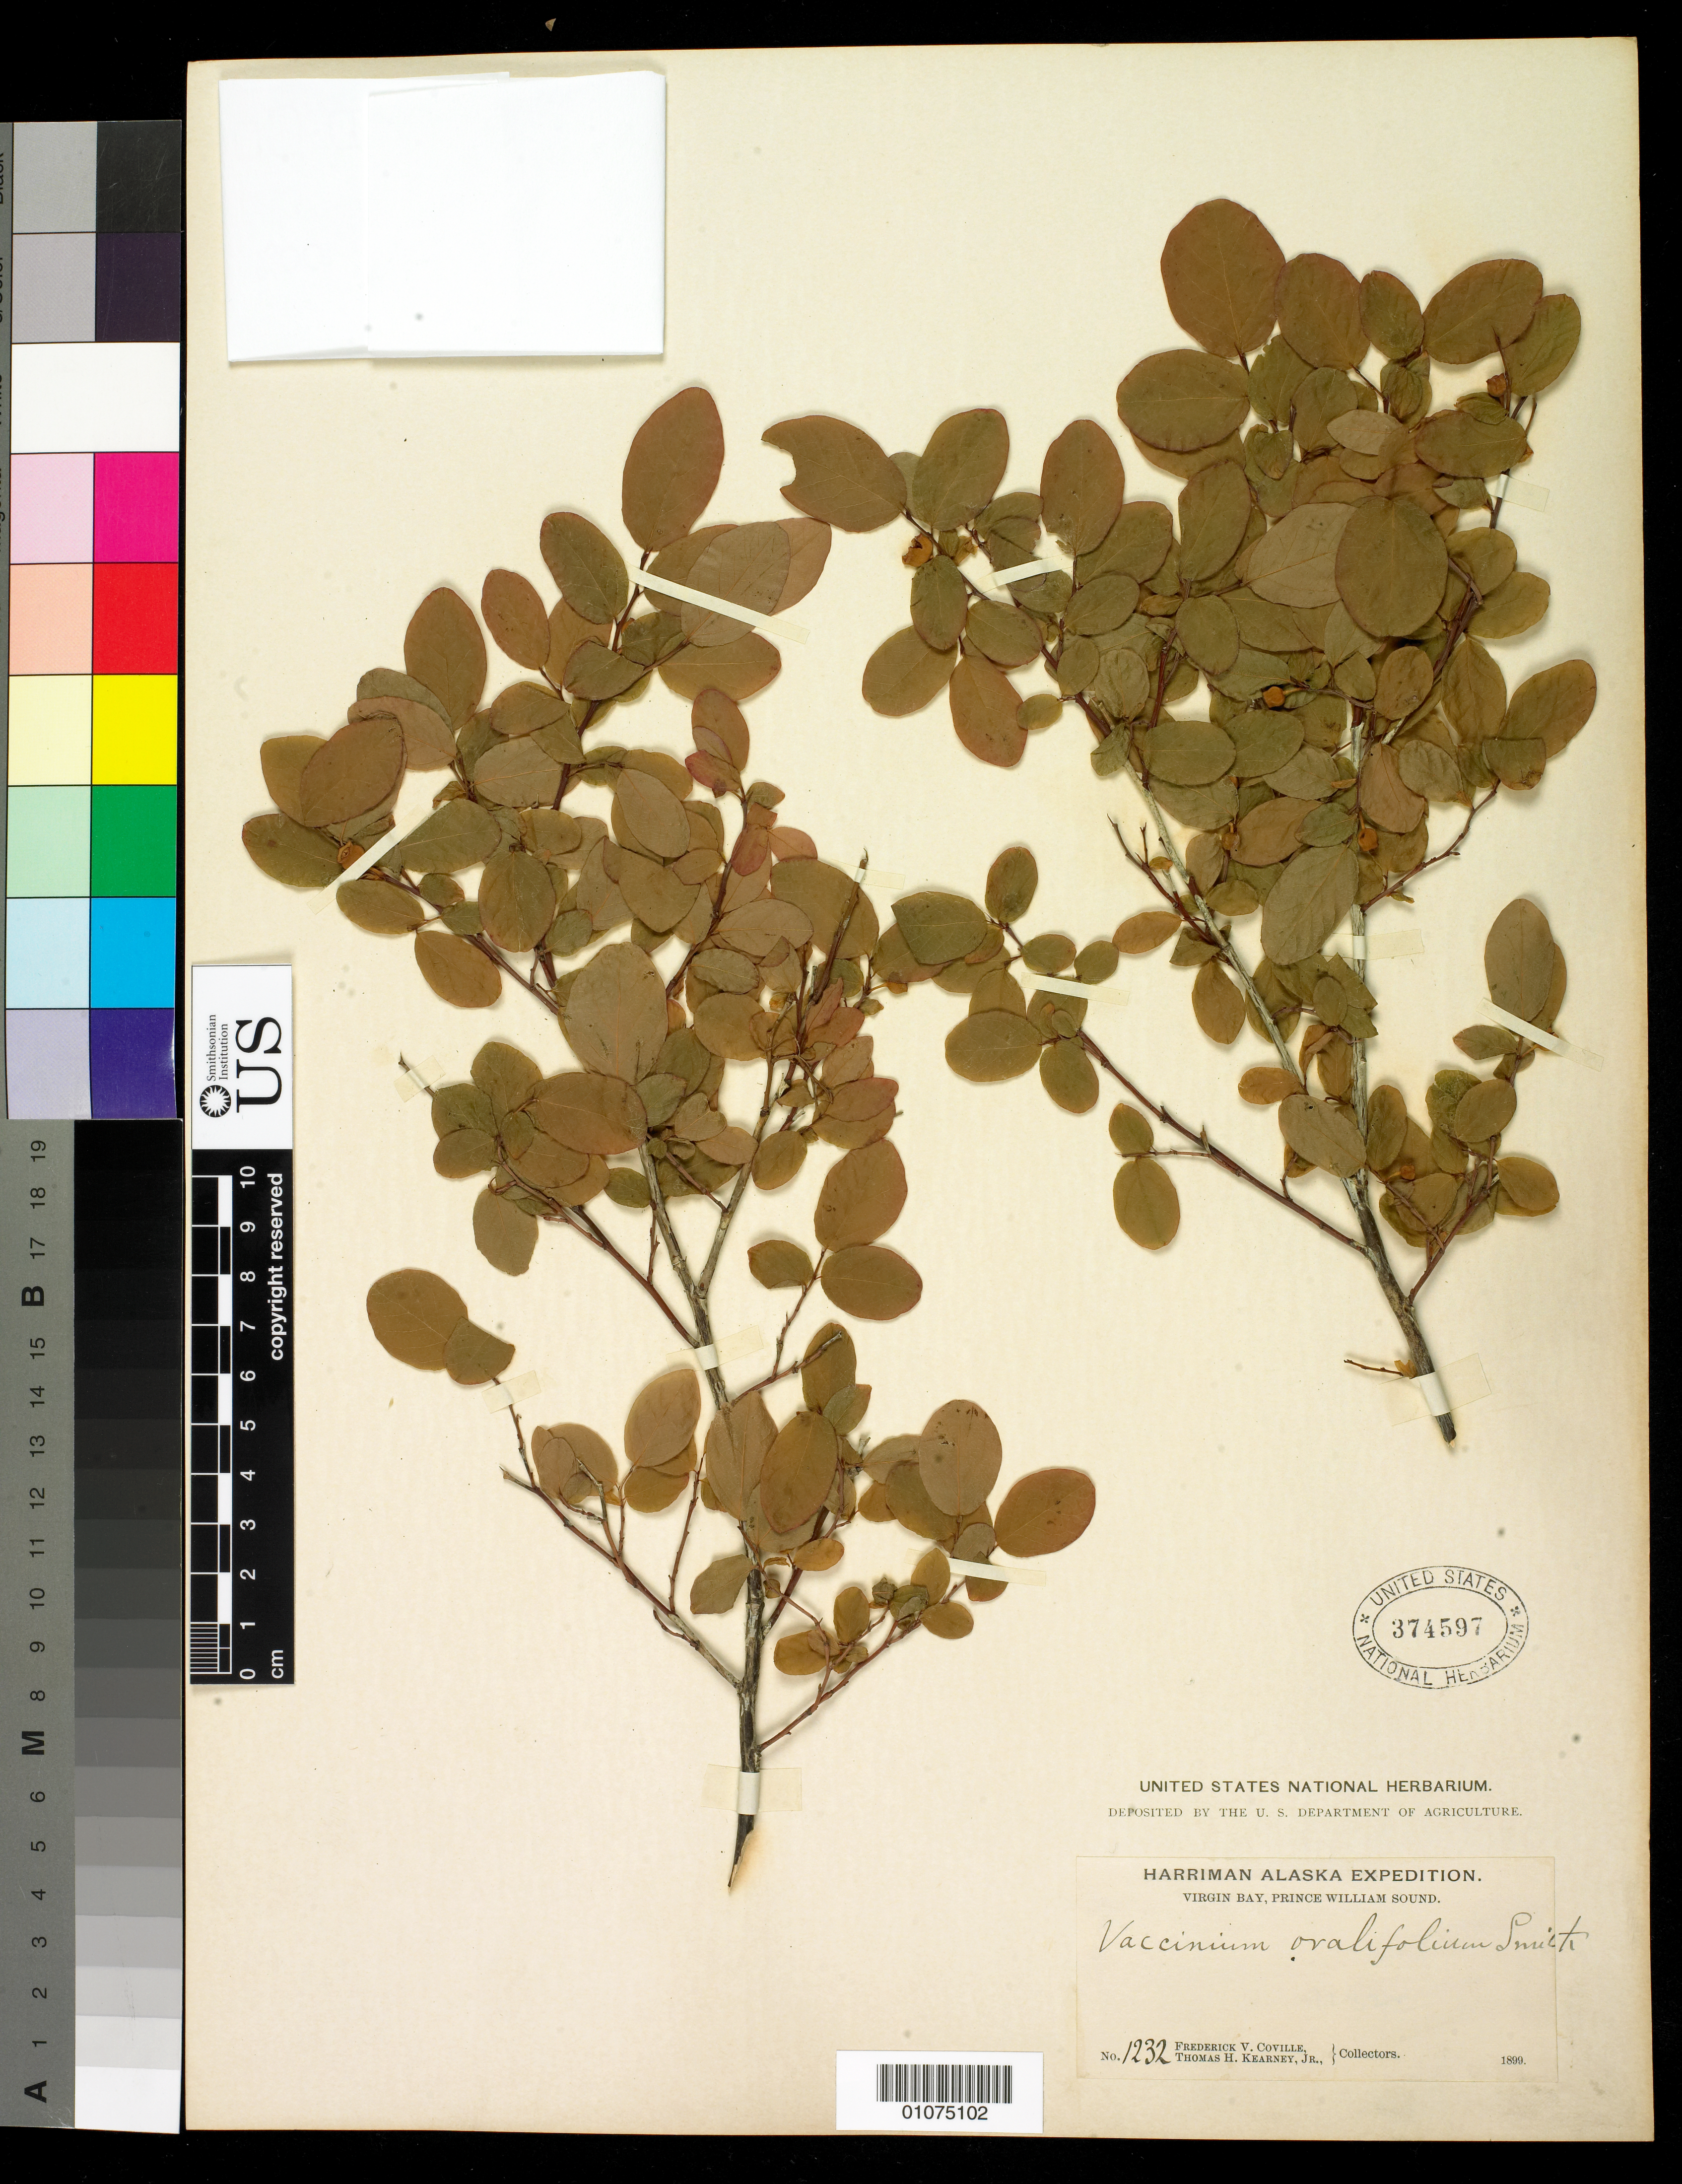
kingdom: Plantae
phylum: Tracheophyta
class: Magnoliopsida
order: Ericales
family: Ericaceae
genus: Vaccinium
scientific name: Vaccinium ovalifolium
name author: Sm.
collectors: F. V. Coville & T. H. Kearney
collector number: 1232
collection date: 1899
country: United States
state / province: Alaska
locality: Virgin Bay, Prince William Sound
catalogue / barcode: US 374597